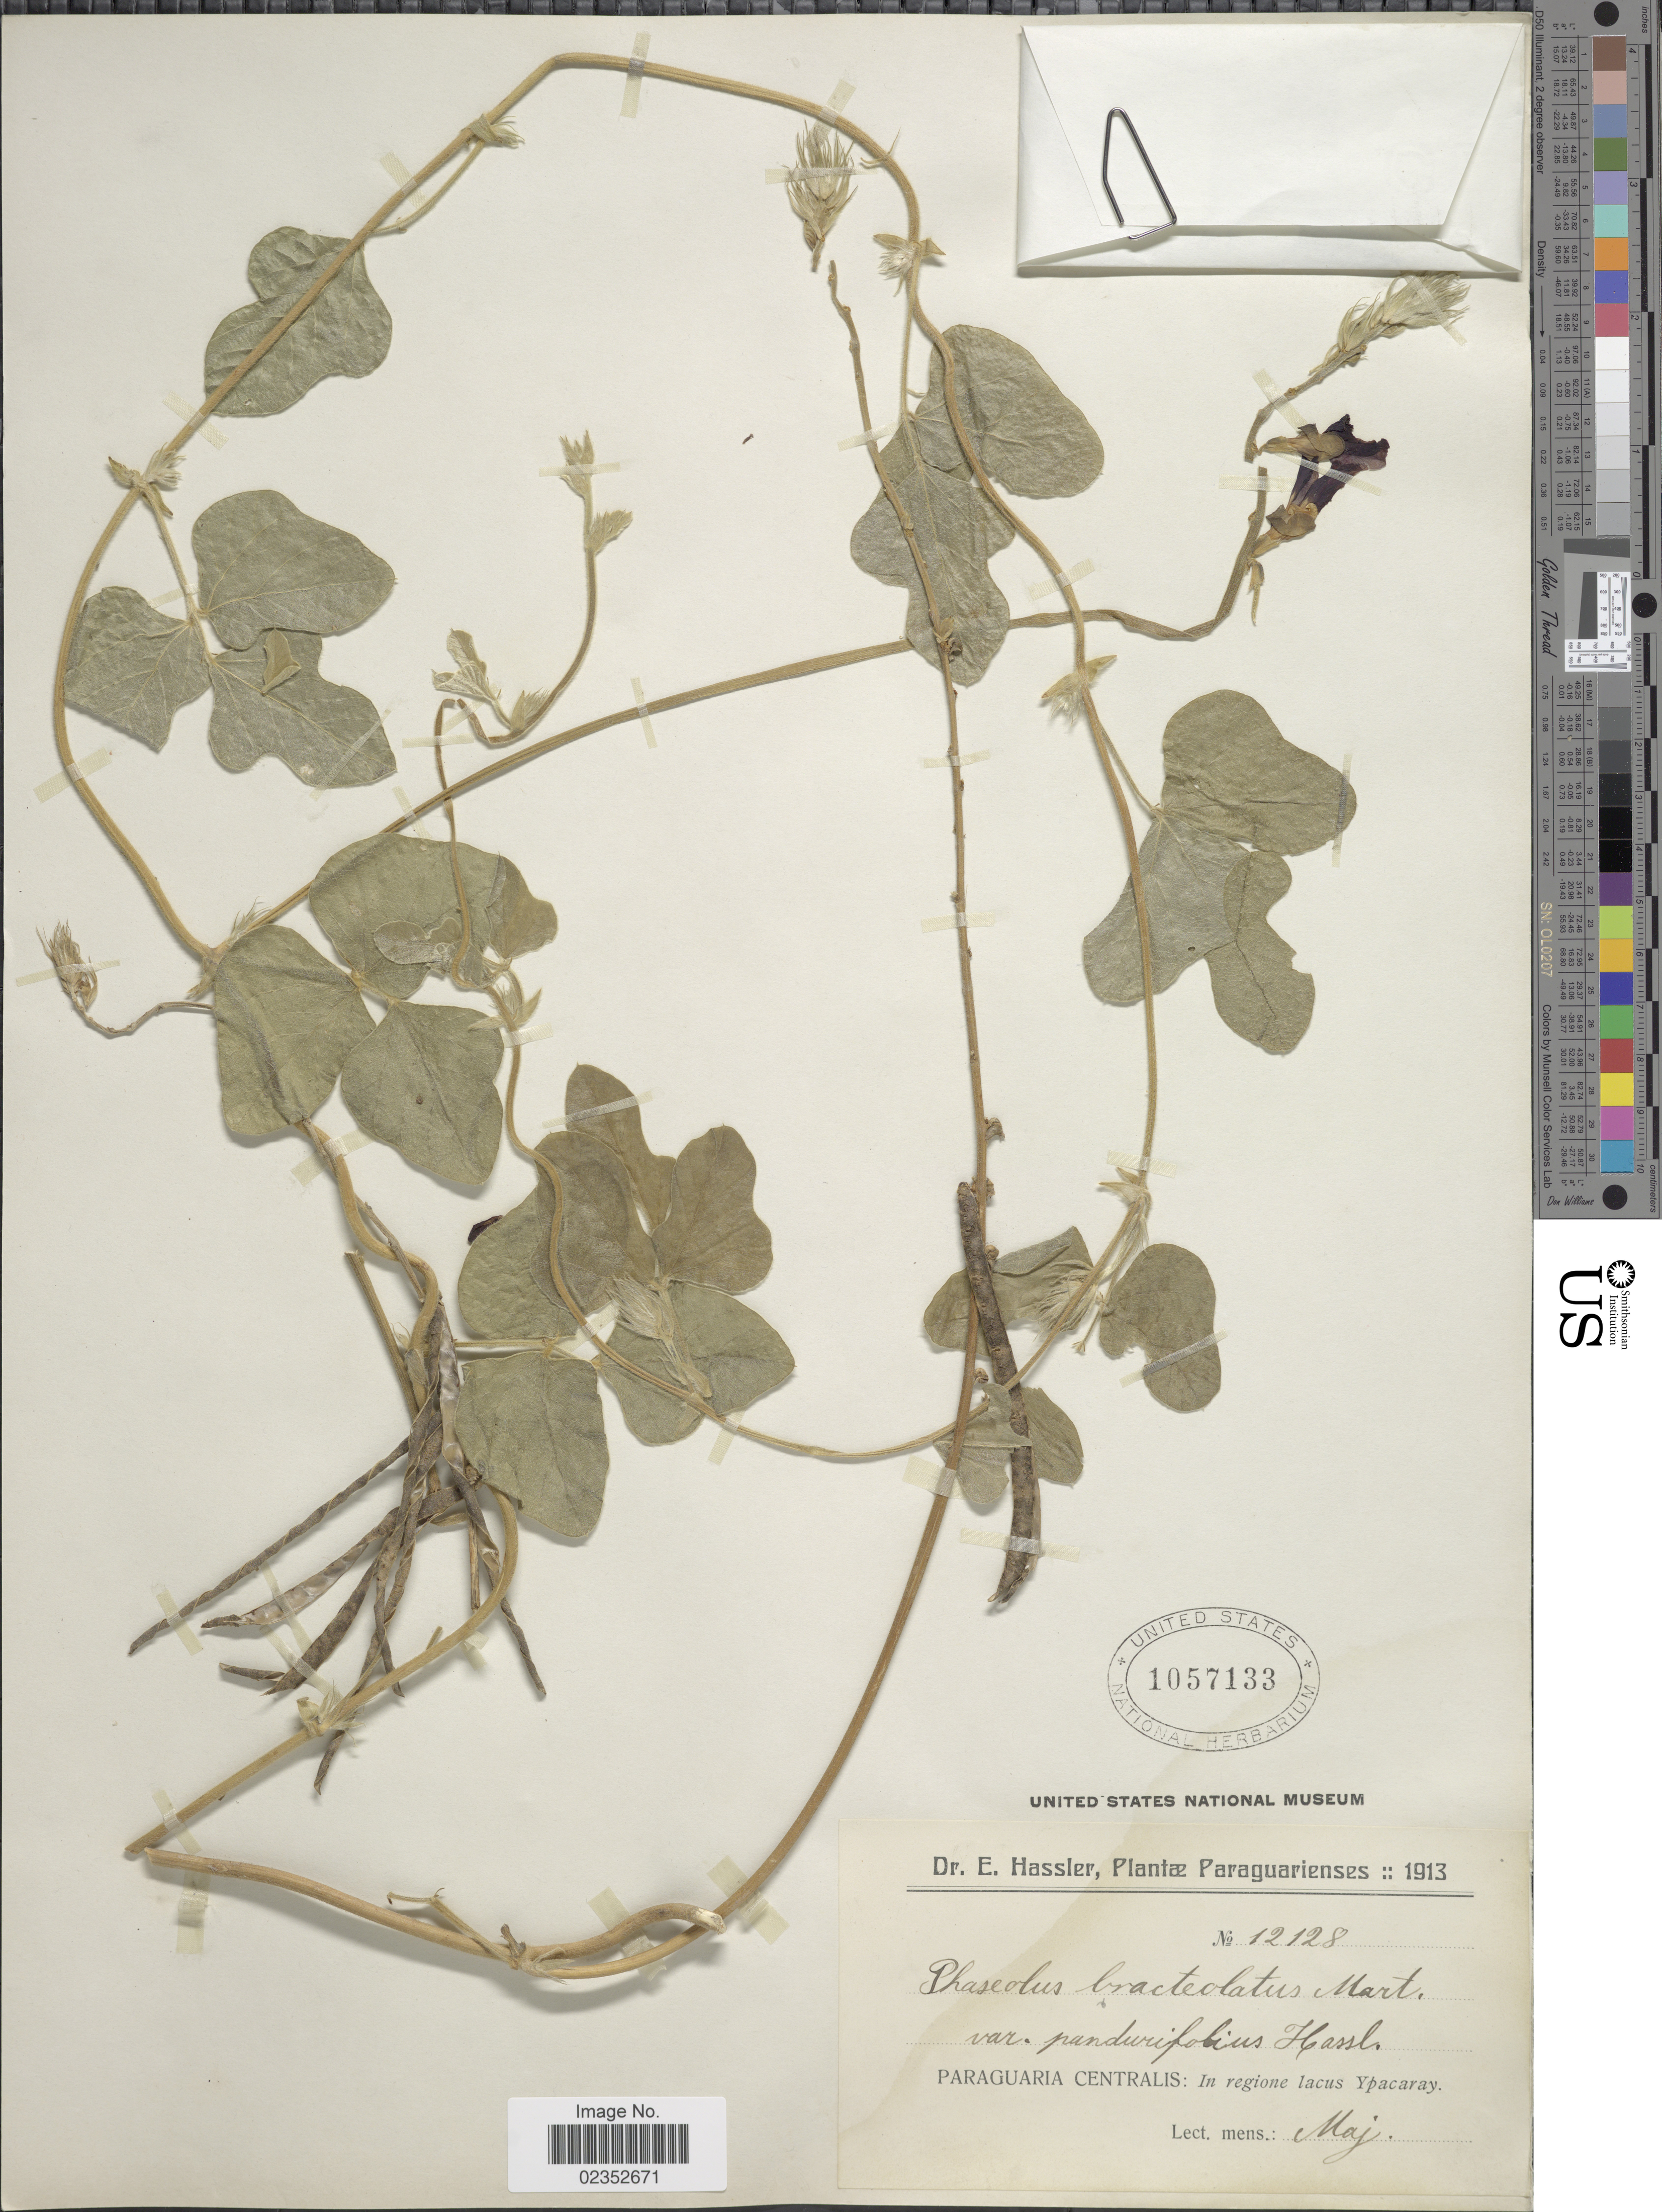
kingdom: Plantae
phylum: Tracheophyta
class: Magnoliopsida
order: Fabales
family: Fabaceae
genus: Macroptilium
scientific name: Macroptilium bracteatum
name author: (Nees & Mart.) Maréchal & Baudet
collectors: E. Hassler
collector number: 12128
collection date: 1913-05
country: Paraguay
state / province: Central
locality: Paraguaria Centralis: in regione lacus Ypacaray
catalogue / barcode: US 1057133